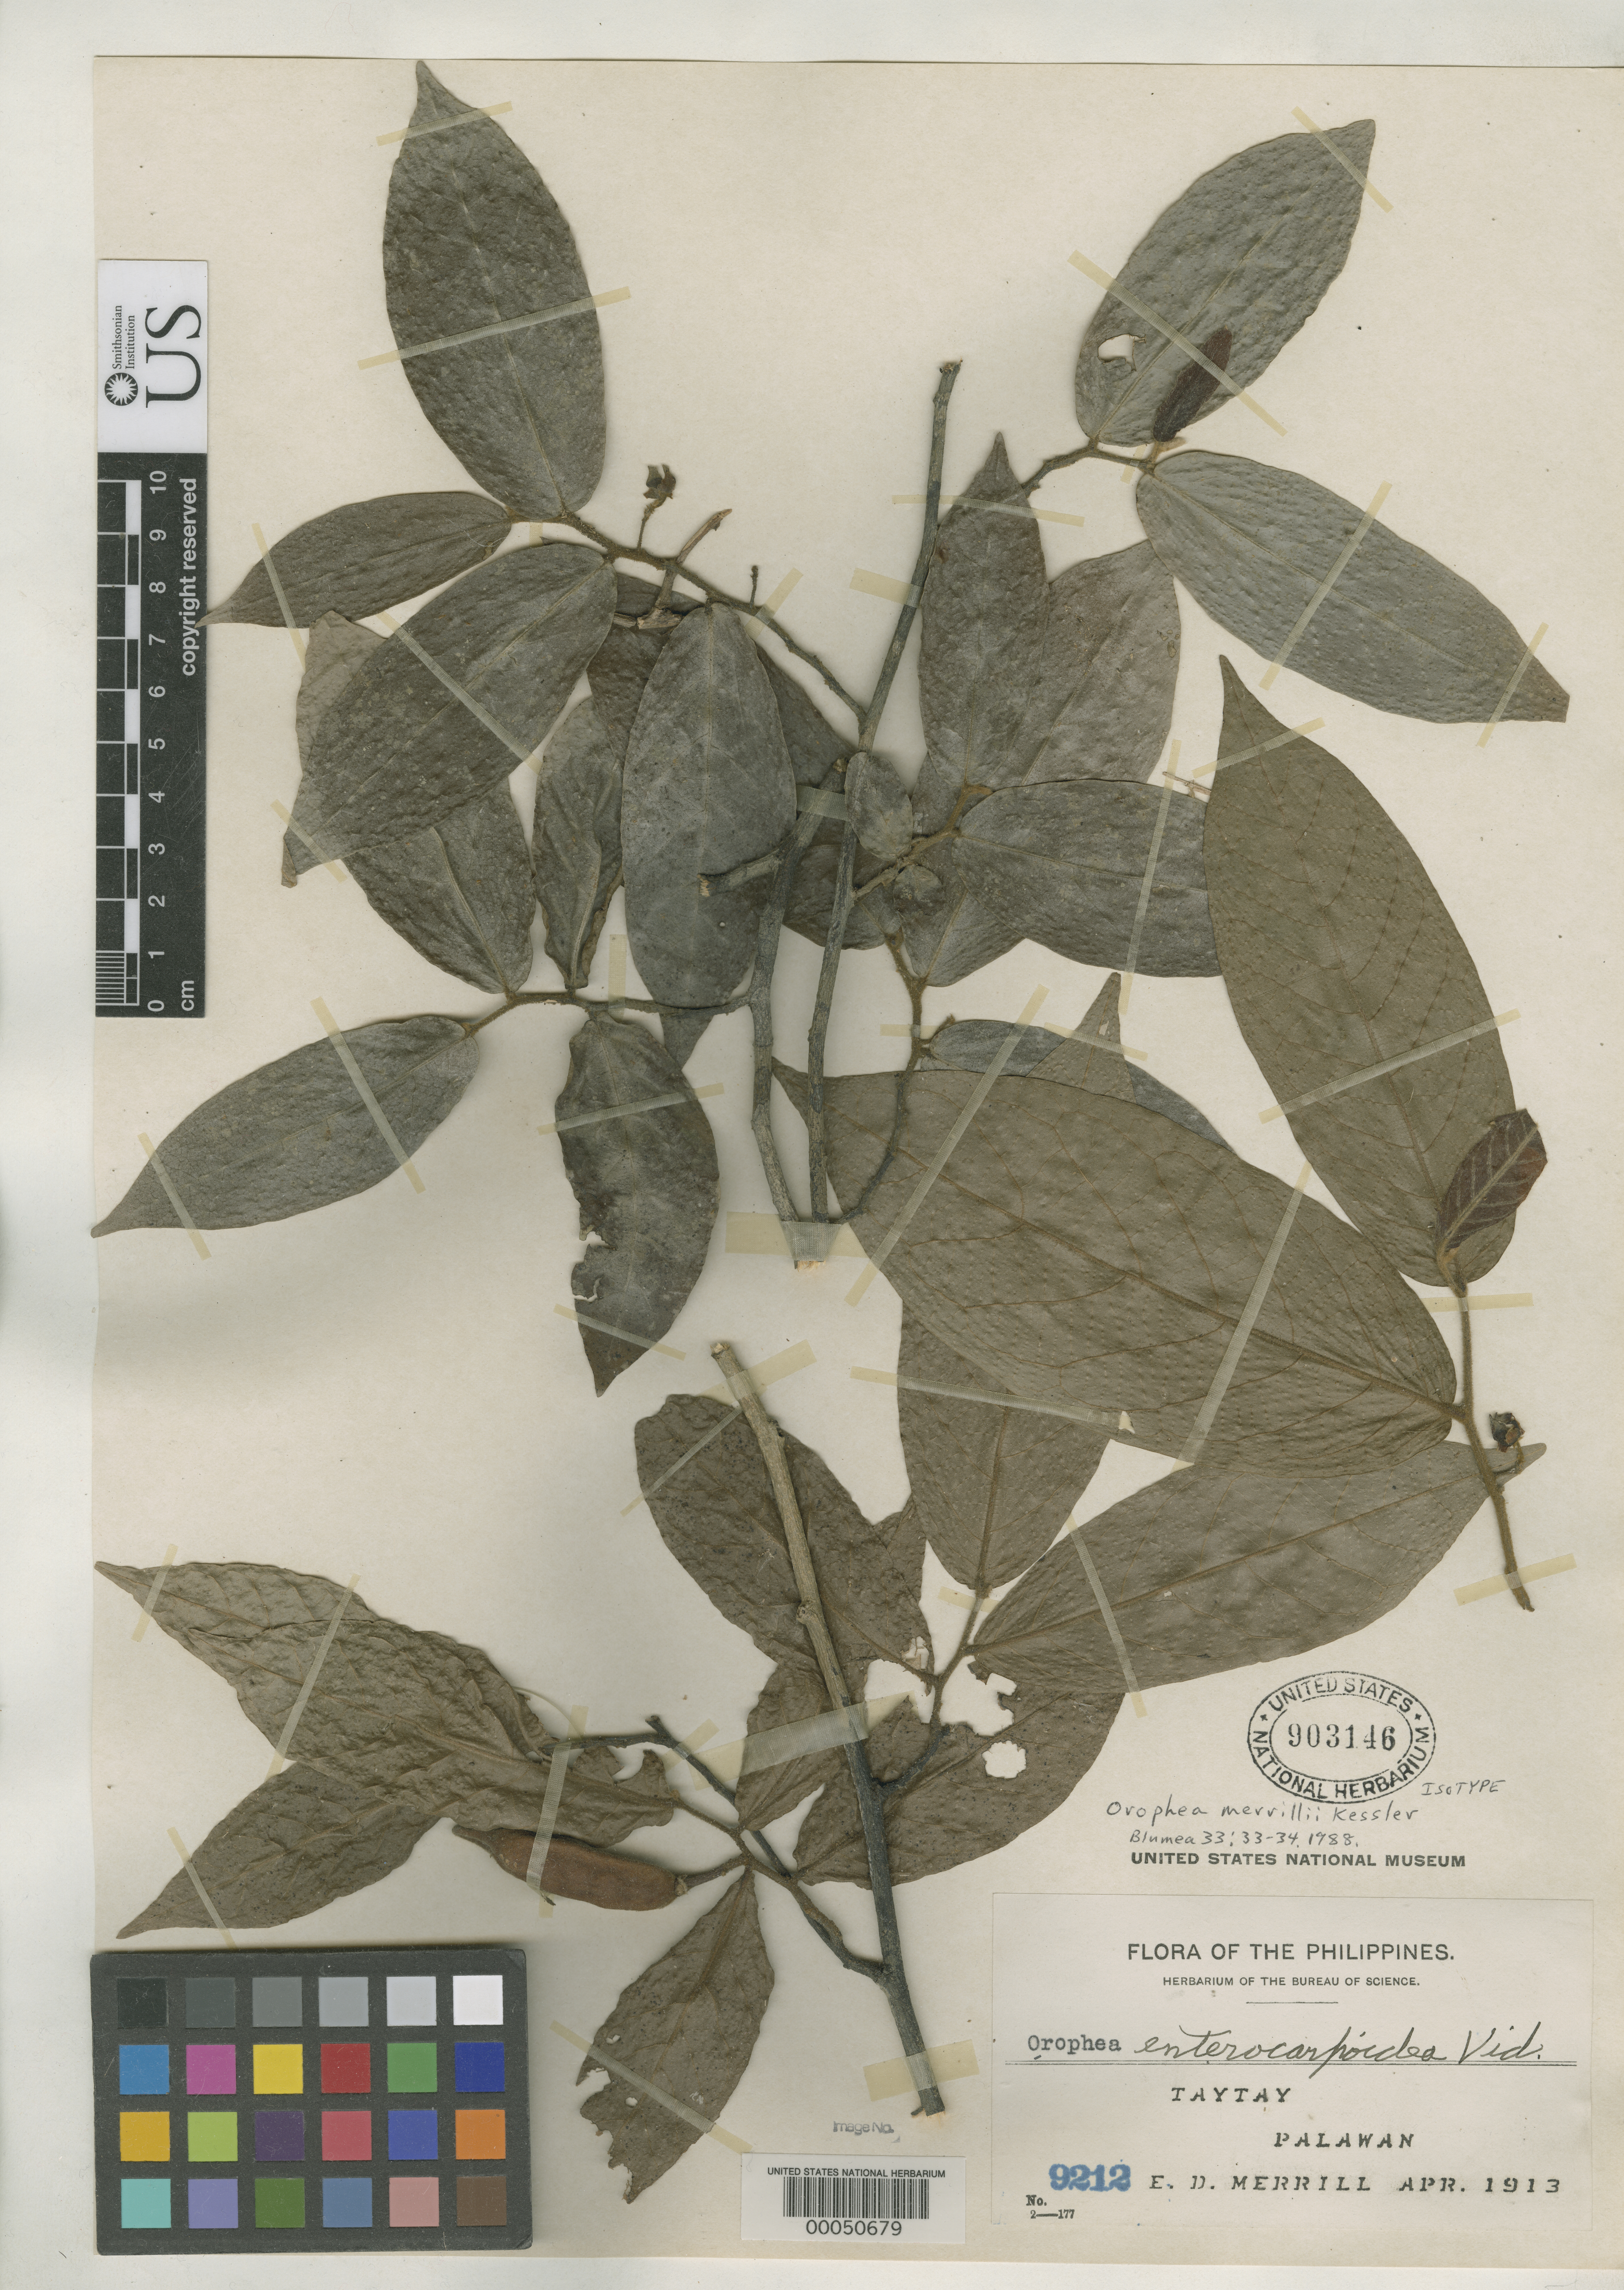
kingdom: Plantae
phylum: Tracheophyta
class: Magnoliopsida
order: Magnoliales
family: Annonaceae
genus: Orophea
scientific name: Orophea merrillii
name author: Kessler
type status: Isotype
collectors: E. D. Merrill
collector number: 9212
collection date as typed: Apr 1913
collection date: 1913-04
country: Philippines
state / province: Mimaropa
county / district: Palawan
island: Palawan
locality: Taytay.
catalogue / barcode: US 903146